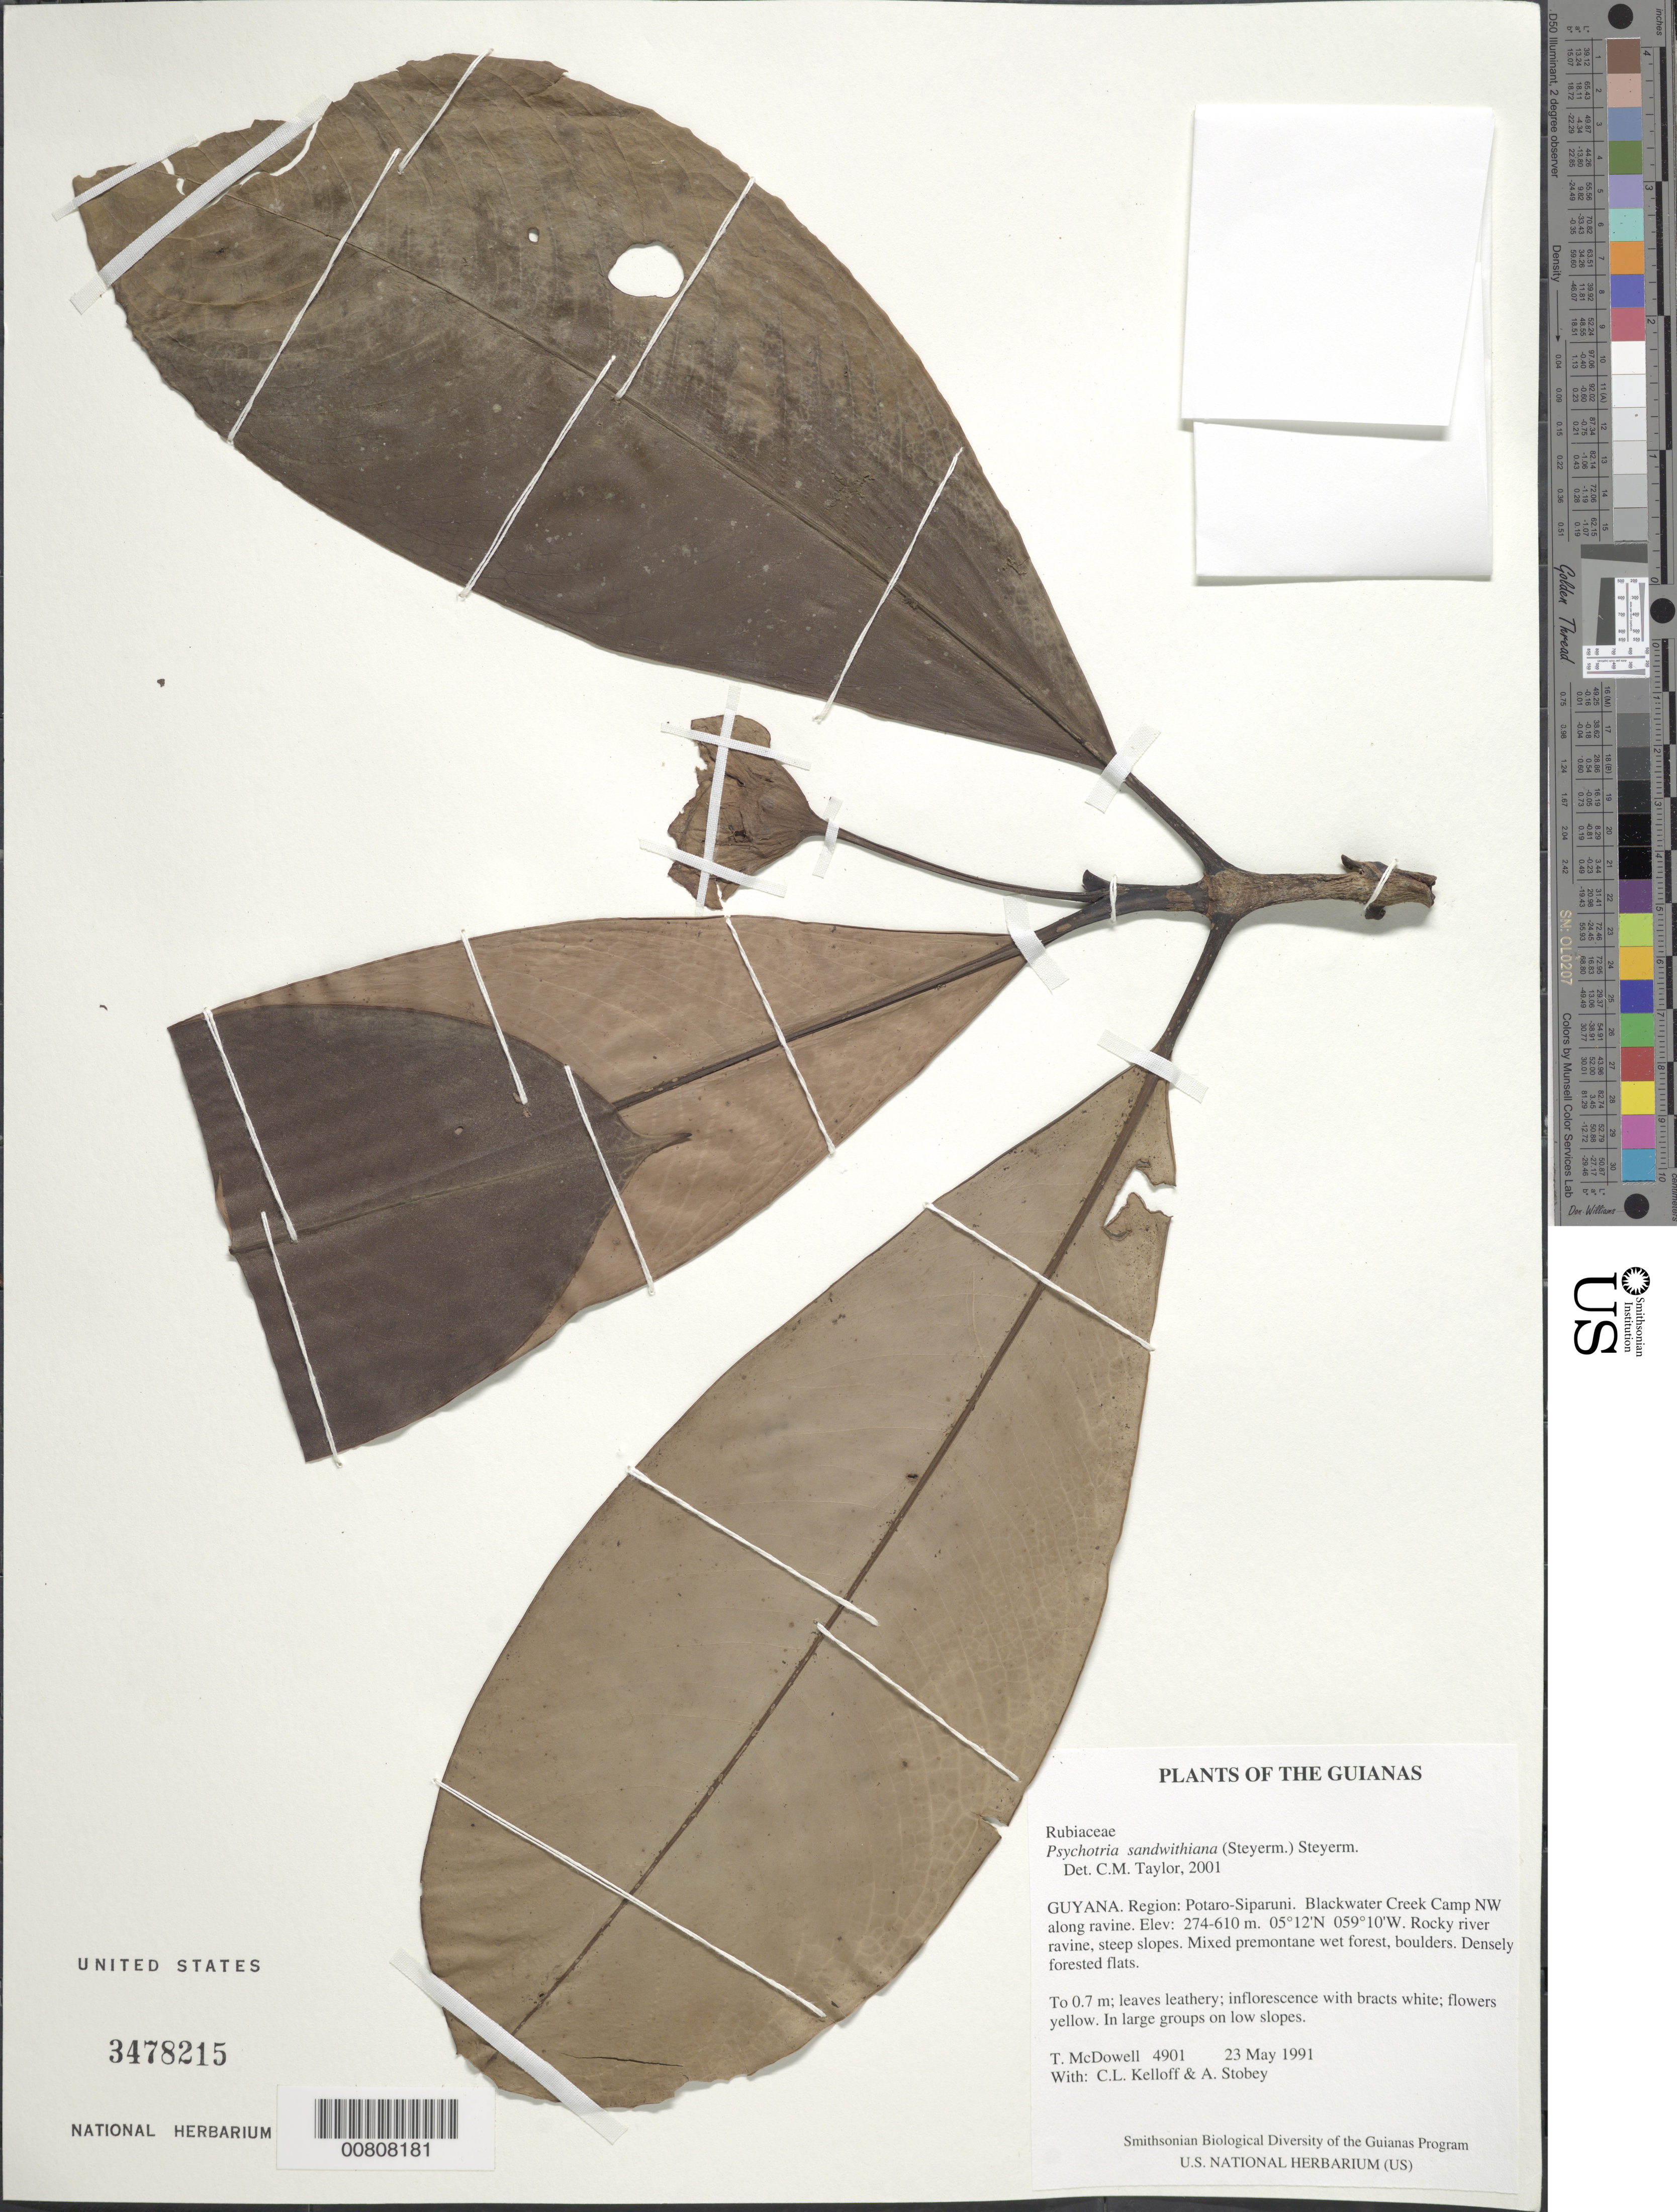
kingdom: Plantae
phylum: Tracheophyta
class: Magnoliopsida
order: Gentianales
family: Rubiaceae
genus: Psychotria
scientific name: Psychotria sandwithiana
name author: (Steyerm.) Steyerm.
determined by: Taylor, Charlotte M.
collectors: T. McDowell, C. L. Kelloff & A. Stobey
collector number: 4901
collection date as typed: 23 May 1991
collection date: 1991-05-23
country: Guyana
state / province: Potaro-Siparuni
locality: Blackwater Creek Camp NW along ravine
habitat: Rocky river ravine, steep slopes. Mixed premontane wet forest, boulders. Densely forested flats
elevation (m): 274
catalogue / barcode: US 3478215